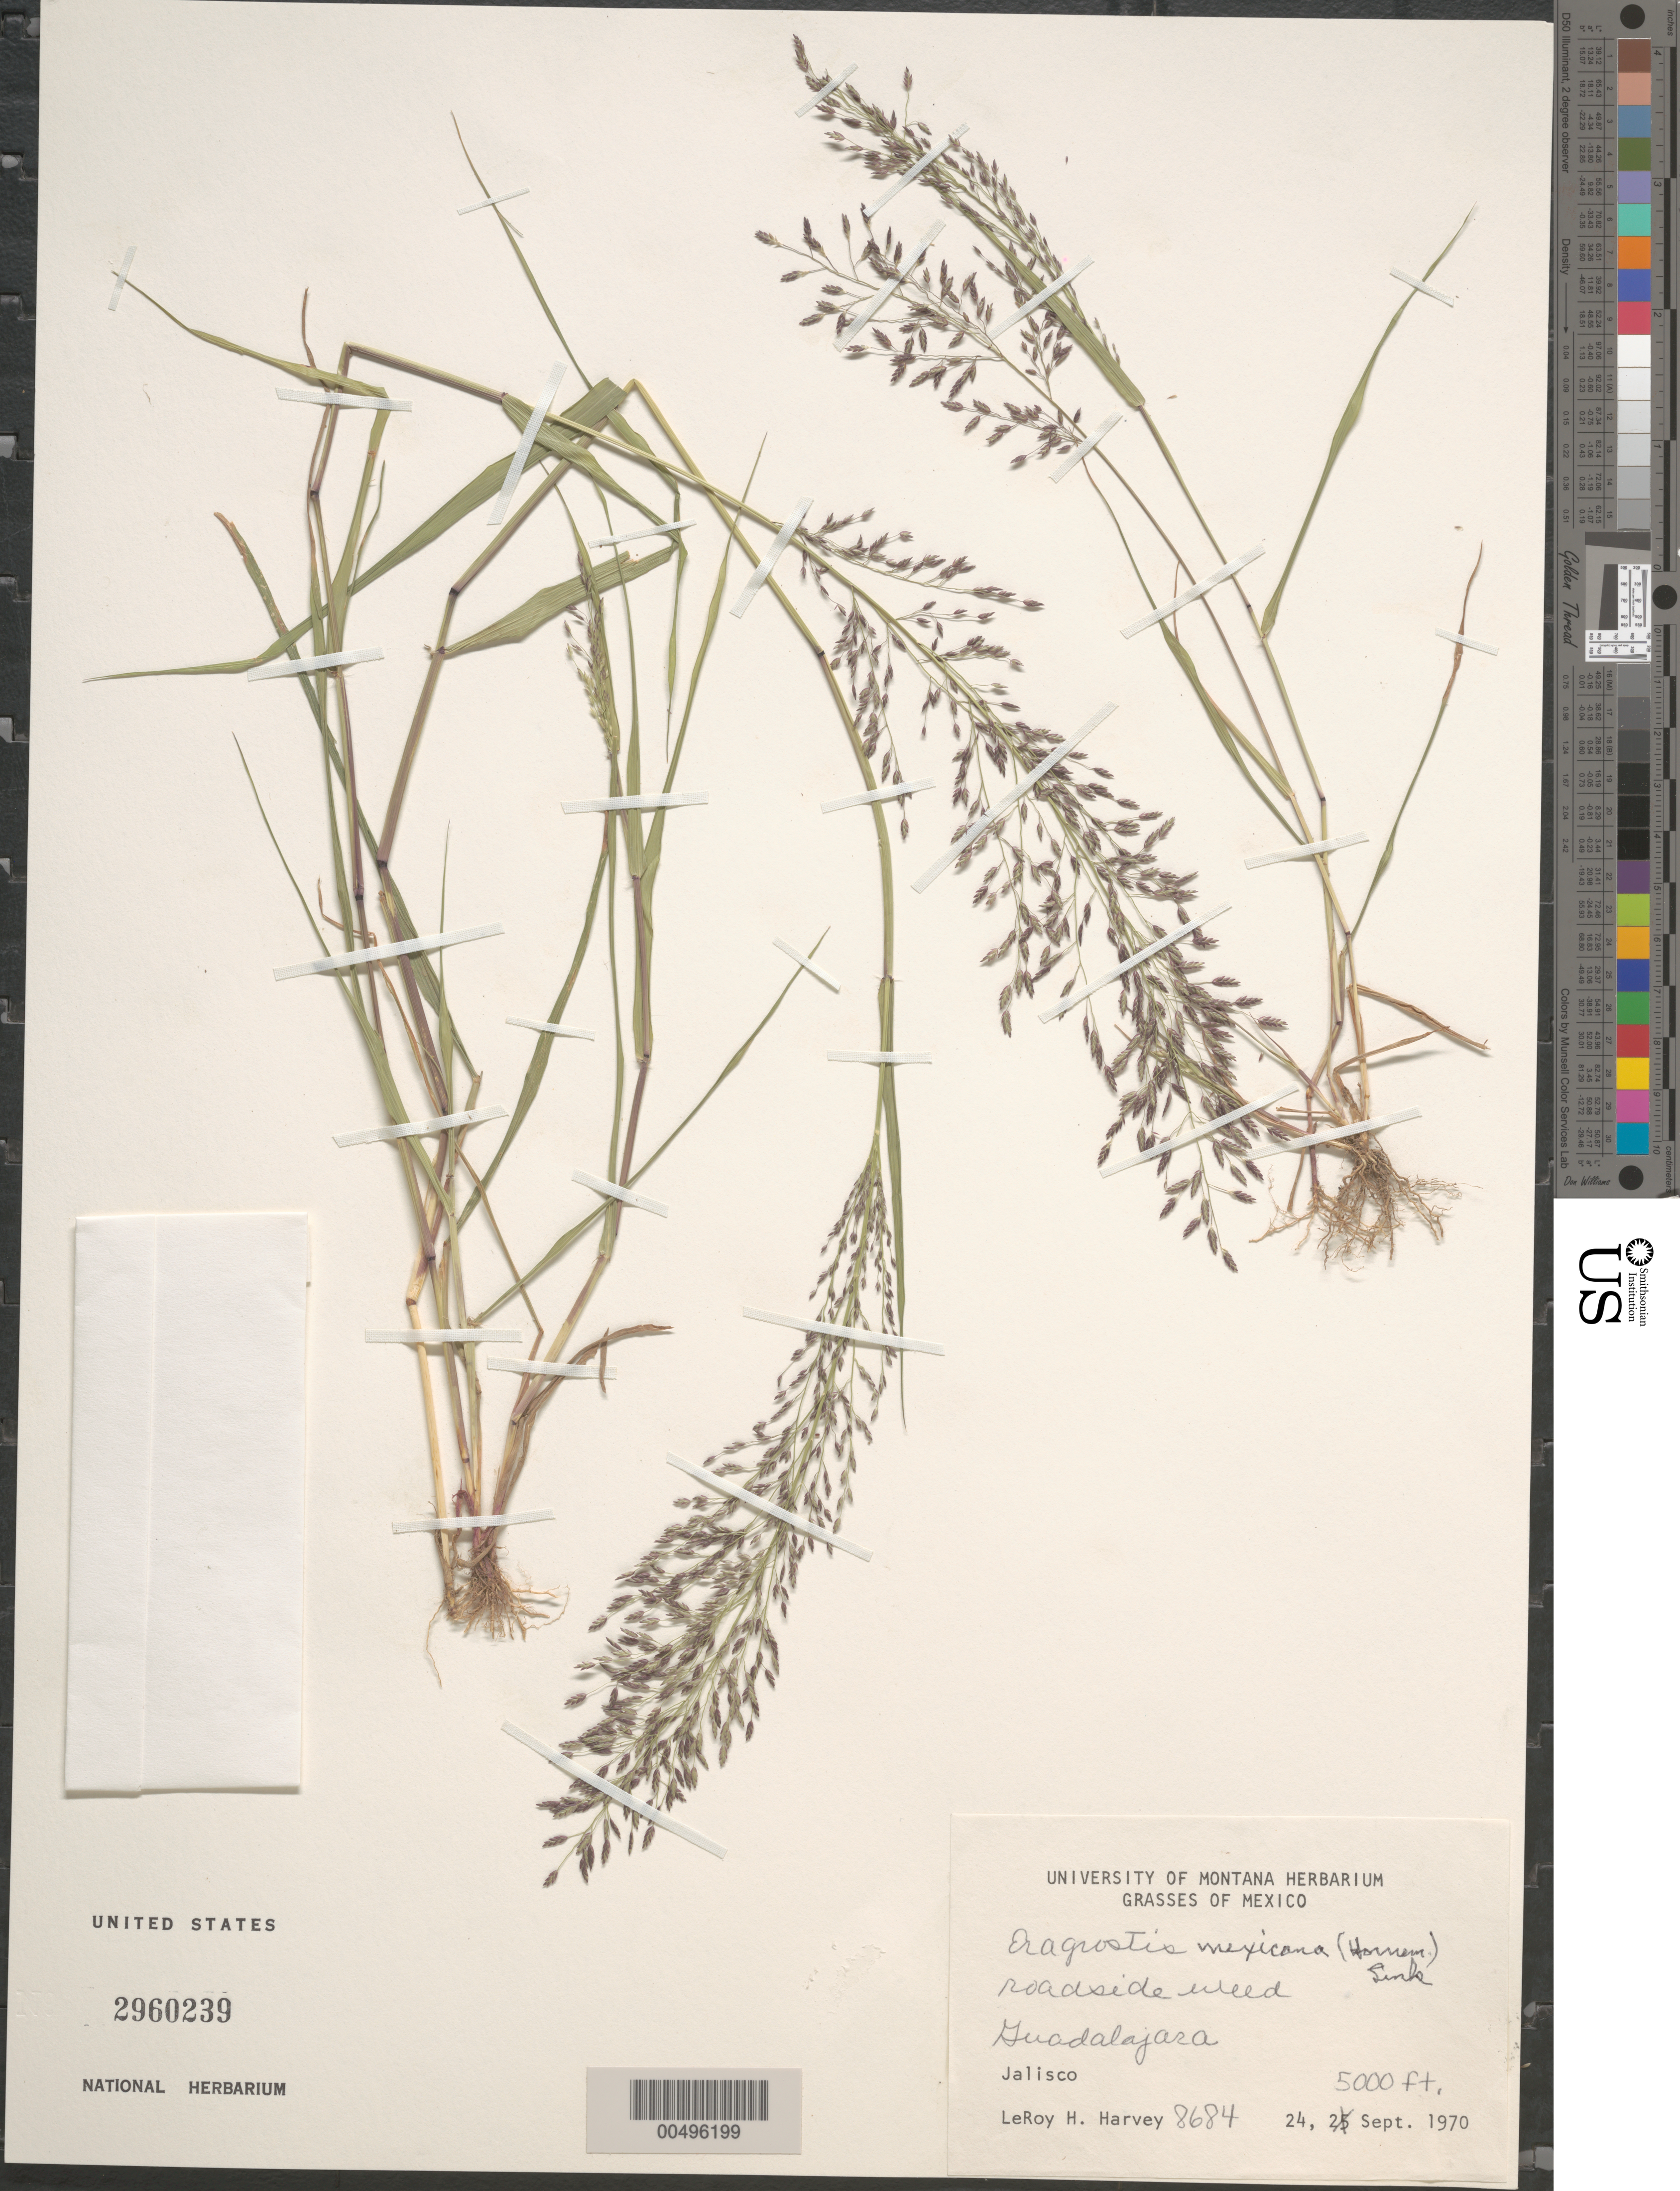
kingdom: Plantae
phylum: Tracheophyta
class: Liliopsida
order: Poales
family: Poaceae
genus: Eragrostis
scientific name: Eragrostis mexicana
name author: (Hornem.) Link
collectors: L. H. Harvey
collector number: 8684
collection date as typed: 24 Sep 1970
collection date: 1970-09-24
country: Mexico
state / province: Jalisco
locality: Guadalajara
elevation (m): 1524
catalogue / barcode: US 2960239